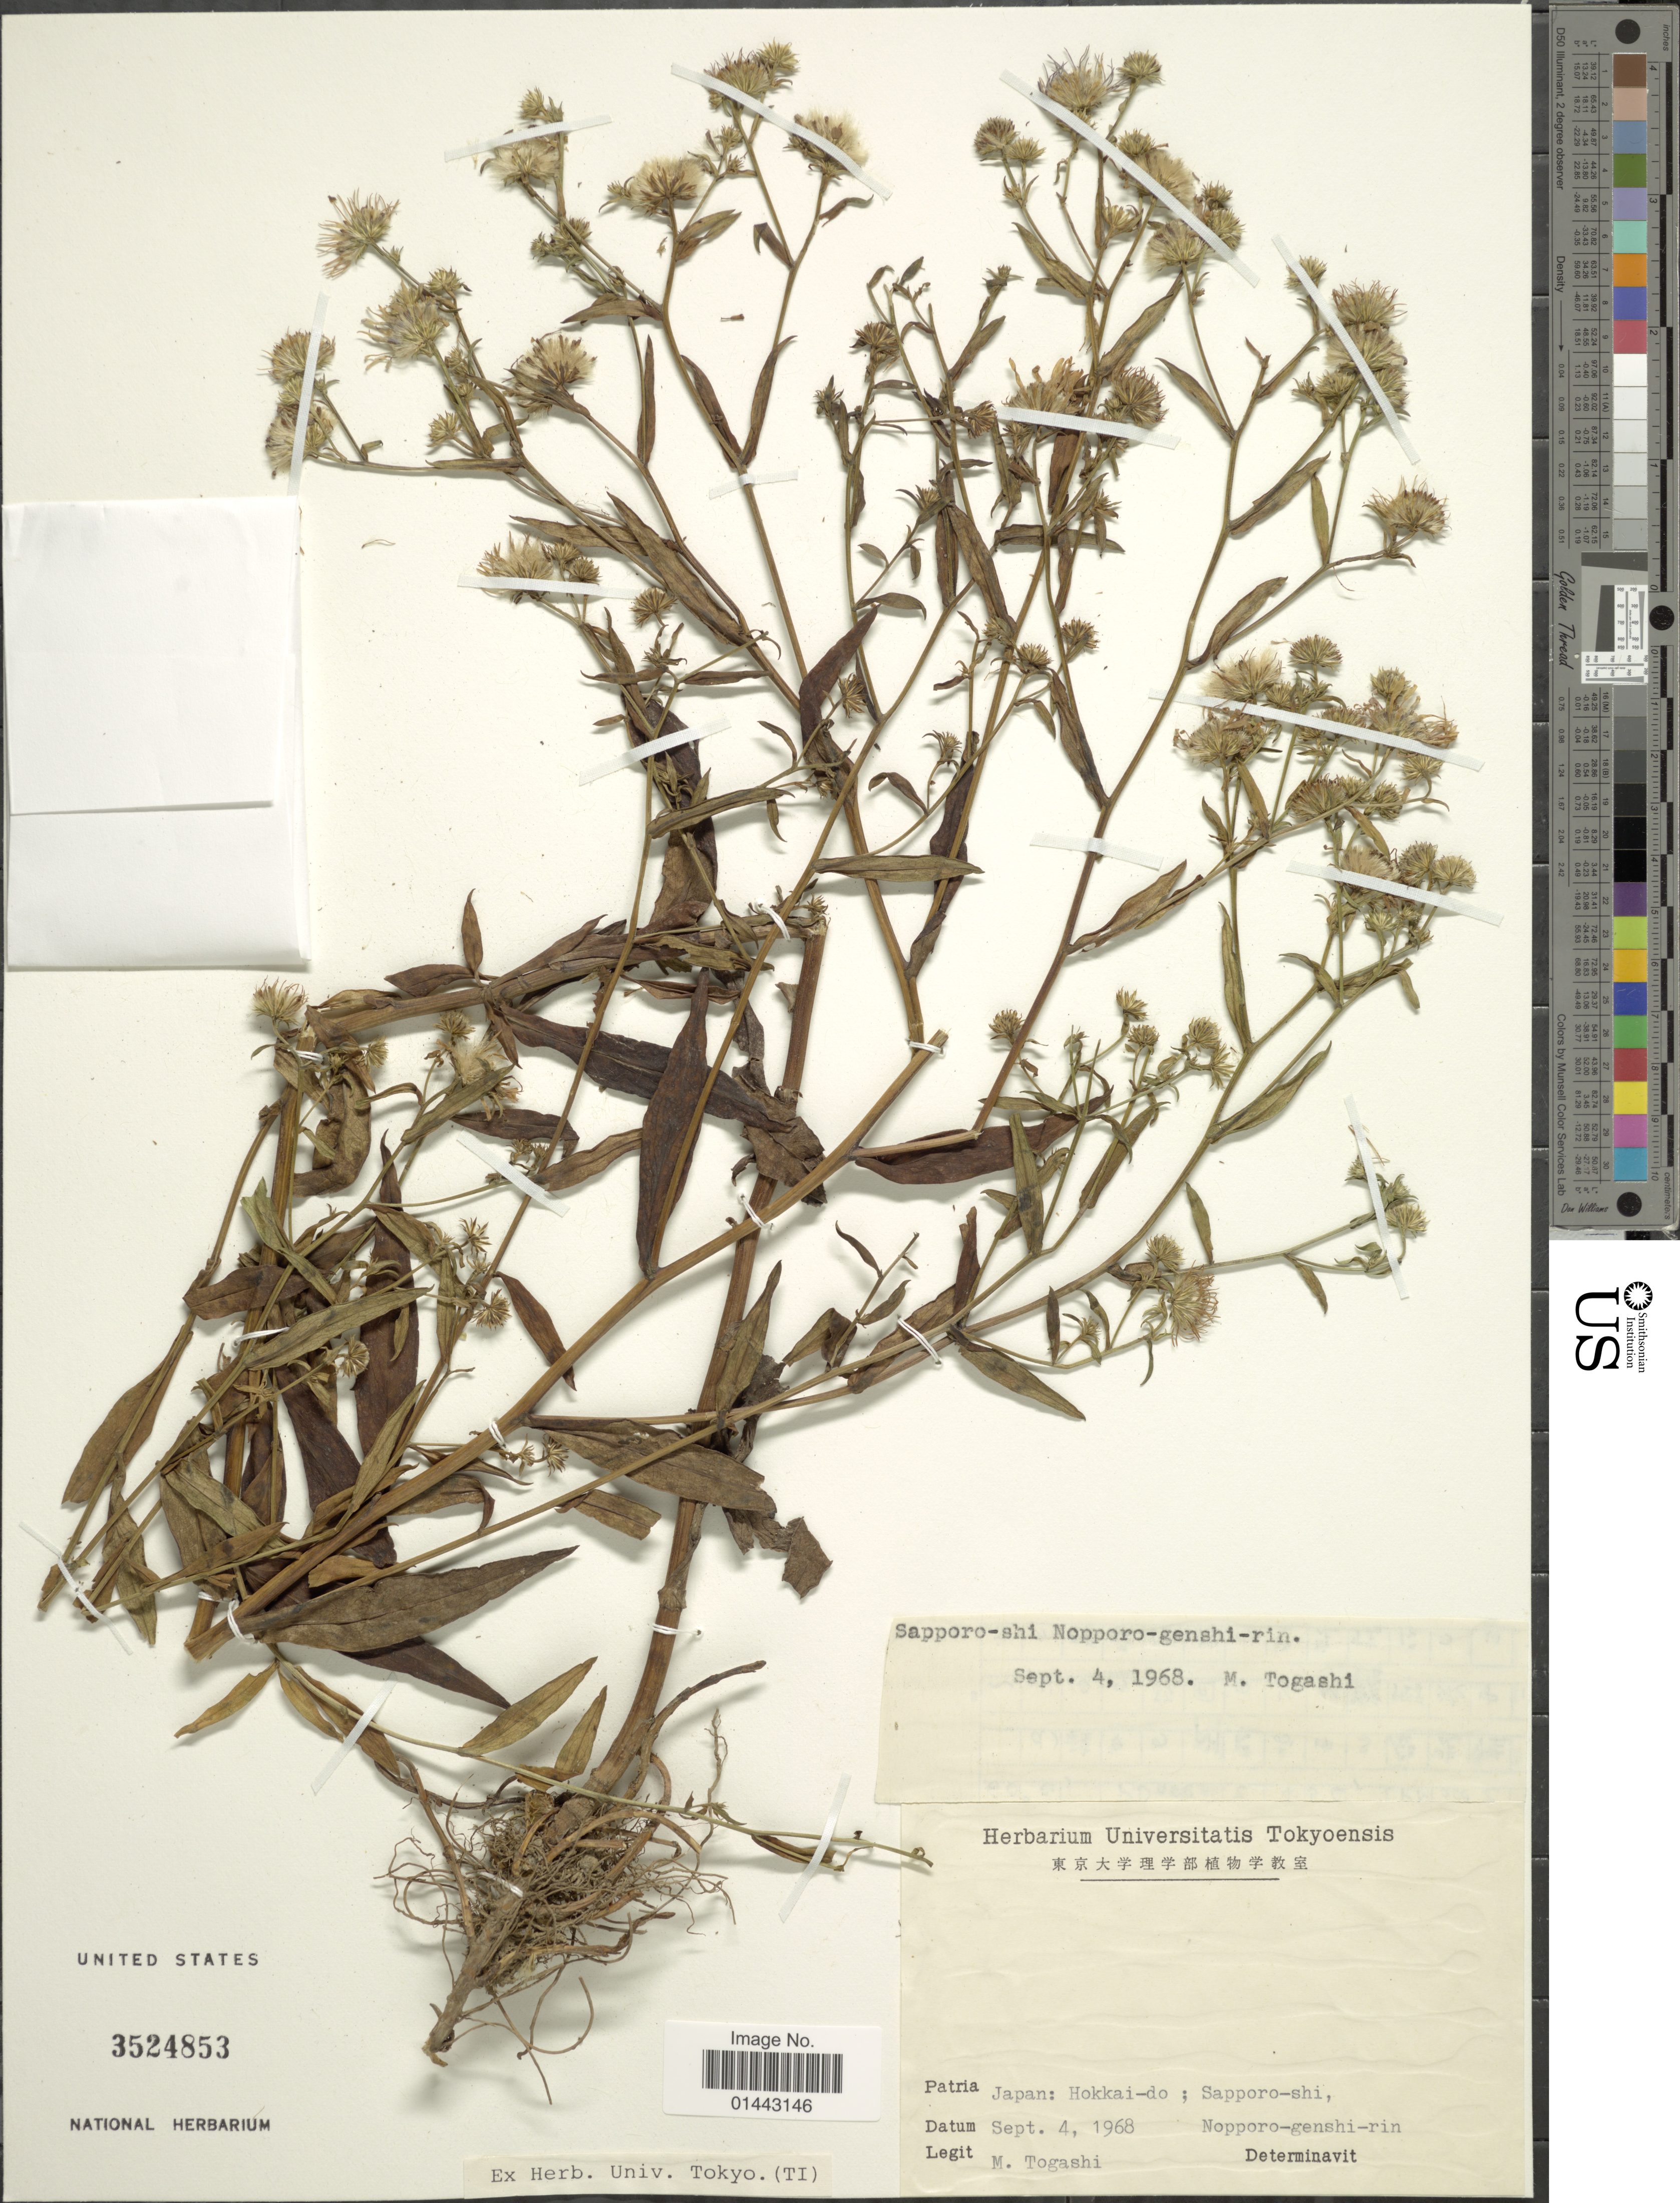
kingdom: Plantae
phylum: Tracheophyta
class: Magnoliopsida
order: Asterales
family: Asteraceae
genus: Erigeron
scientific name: Erigeron sp.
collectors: M. Togashi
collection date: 1968-09-04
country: Japan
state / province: Hokkaidō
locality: Sapporo-shi, Noporro-genshi-rin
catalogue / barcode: US 3524853